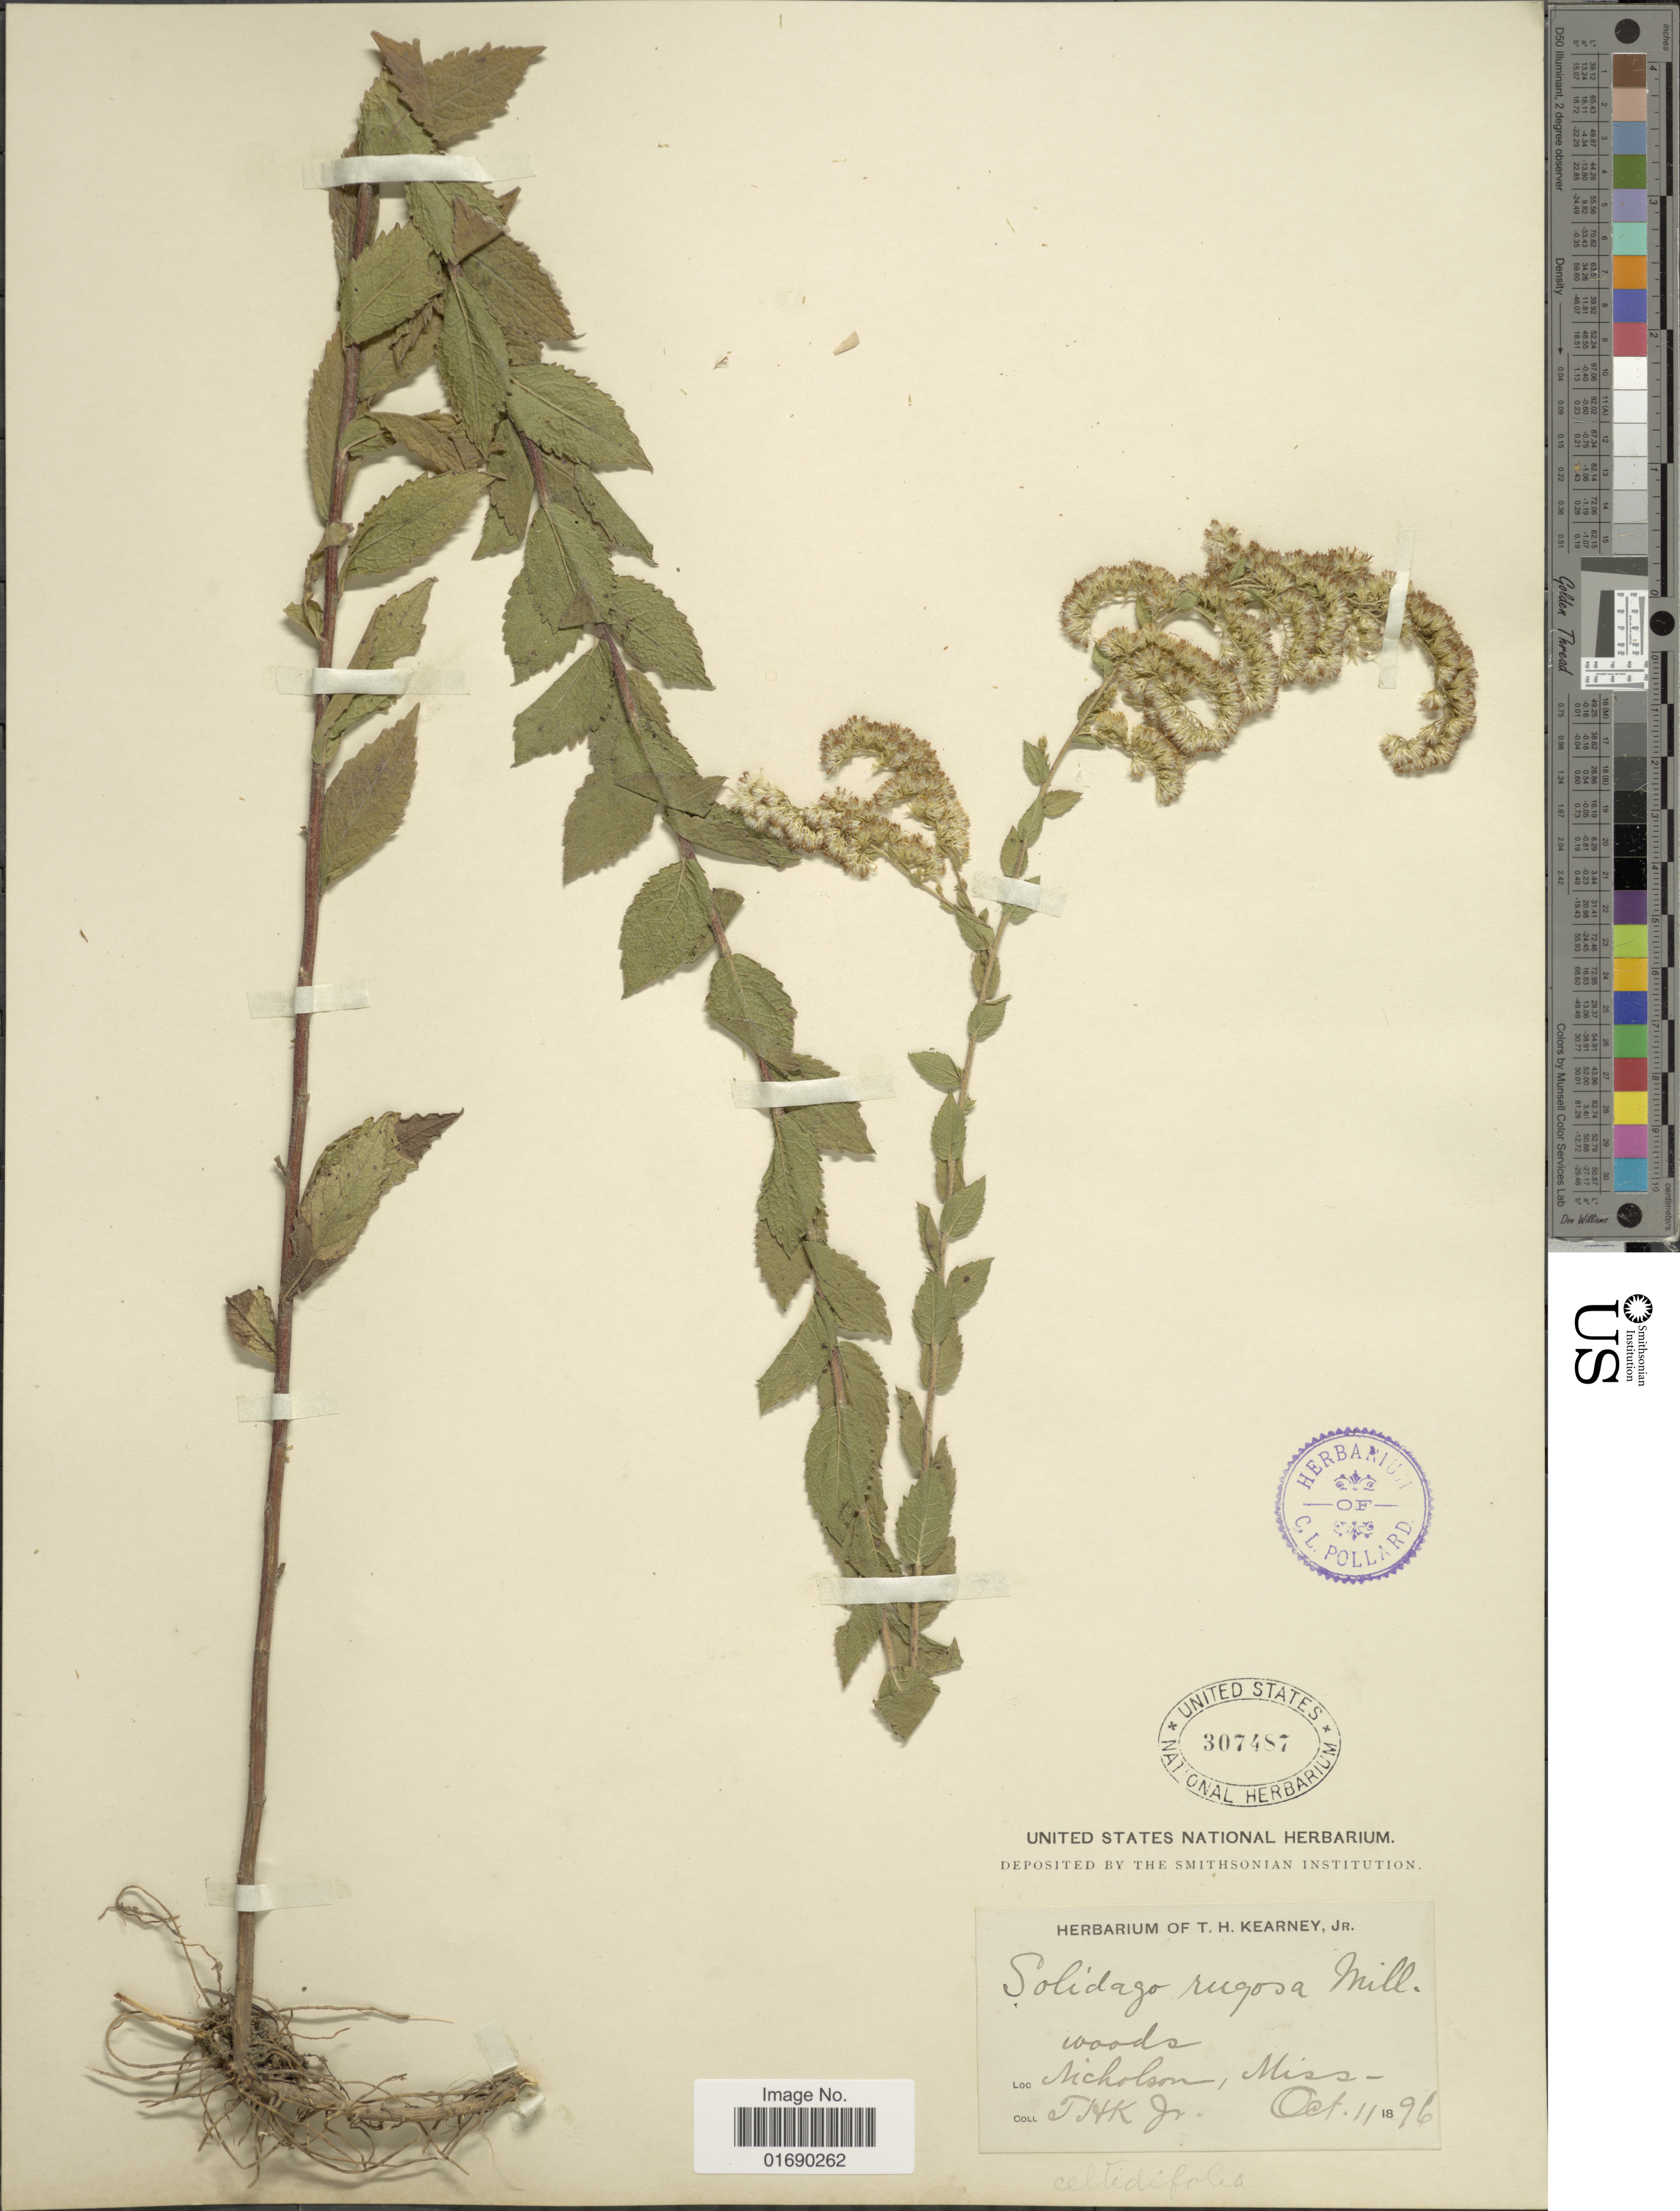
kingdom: Plantae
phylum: Tracheophyta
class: Magnoliopsida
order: Asterales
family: Asteraceae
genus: Solidago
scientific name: Solidago rugosa var. celtidifolia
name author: (Small) Fernald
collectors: T. H. Kearney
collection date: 1896-10-11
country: United States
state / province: Mississippi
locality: Woods, Nicholson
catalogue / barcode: US 307487